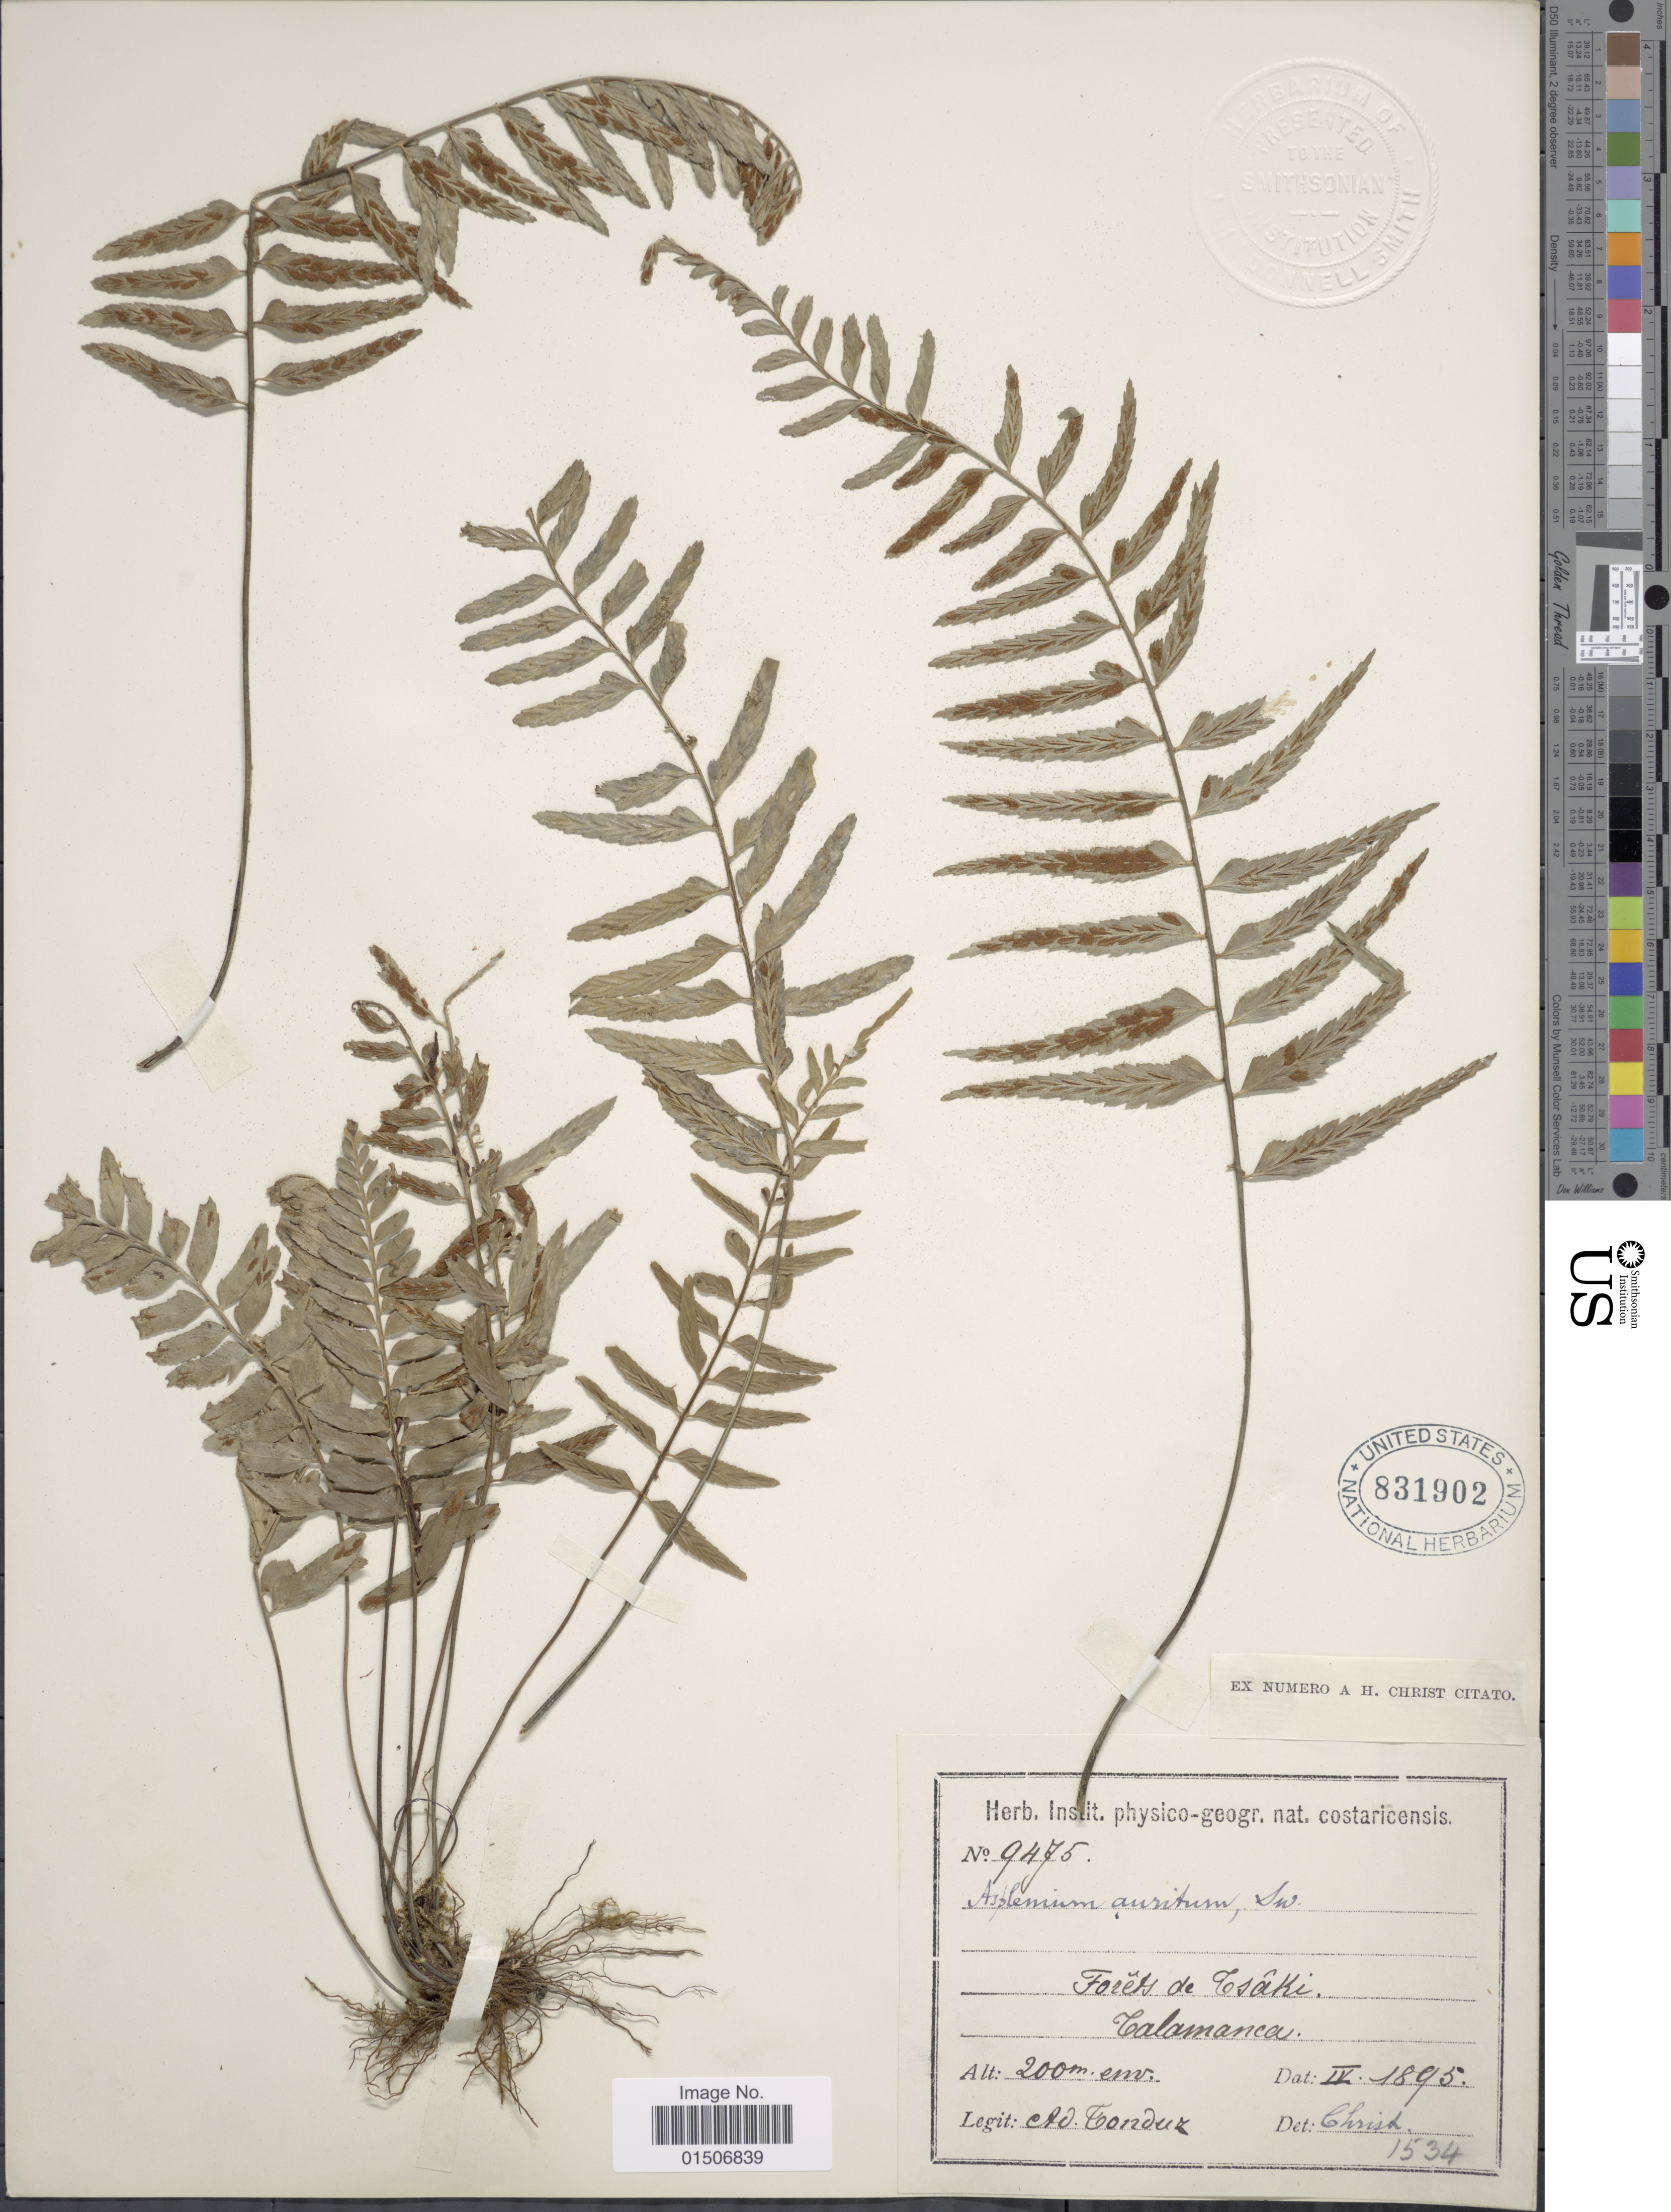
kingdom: Plantae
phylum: Tracheophyta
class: Polypodiopsida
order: Polypodiales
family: Aspleniaceae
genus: Asplenium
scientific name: Asplenium levyi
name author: E. Fourn.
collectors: A. Tonduz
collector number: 9475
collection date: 1895-04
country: Costa Rica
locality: Forêts de Tsâki,Talamanca.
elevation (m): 200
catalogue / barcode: US 831902